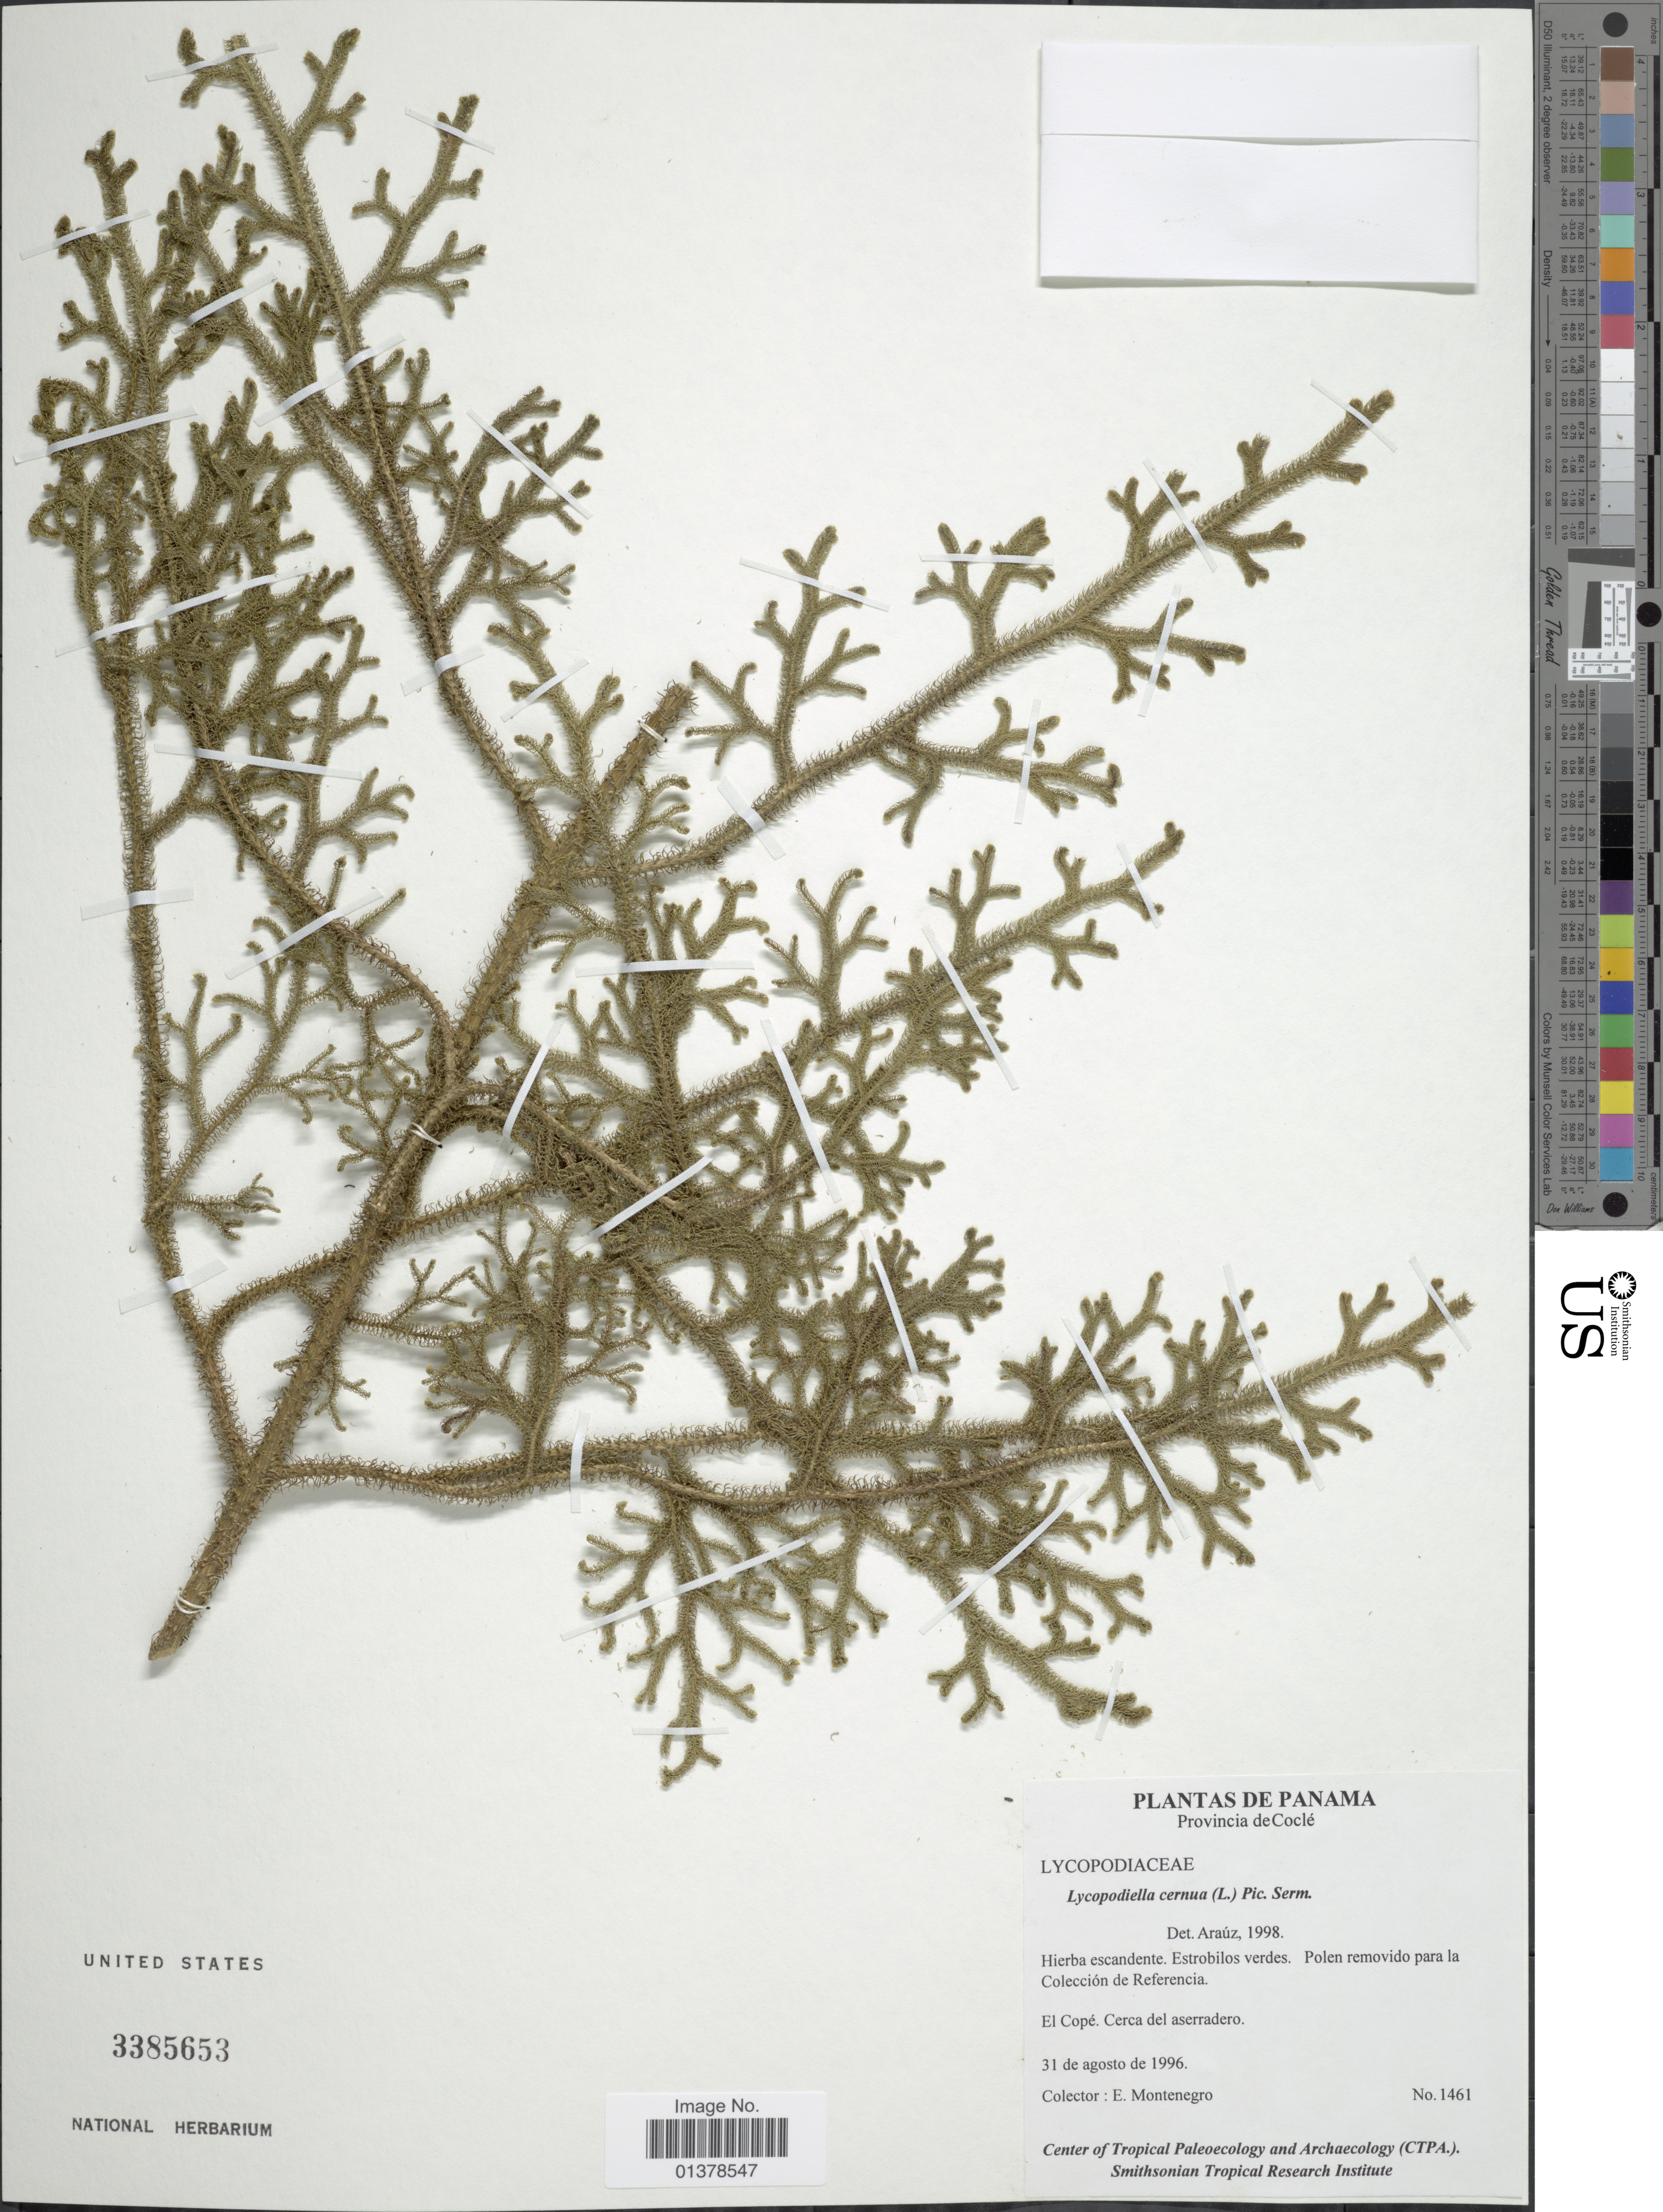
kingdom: Plantae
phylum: Tracheophyta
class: Lycopodiopsida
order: Lycopodiales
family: Lycopodiaceae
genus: Palhinhaea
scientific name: Palhinhaea cernua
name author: (L.) Vasc. & Franco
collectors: E. Montenegro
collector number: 1461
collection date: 1966-08-31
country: Panama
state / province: Coclé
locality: El Copé, Cerca del aserradero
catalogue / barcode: US 3385653